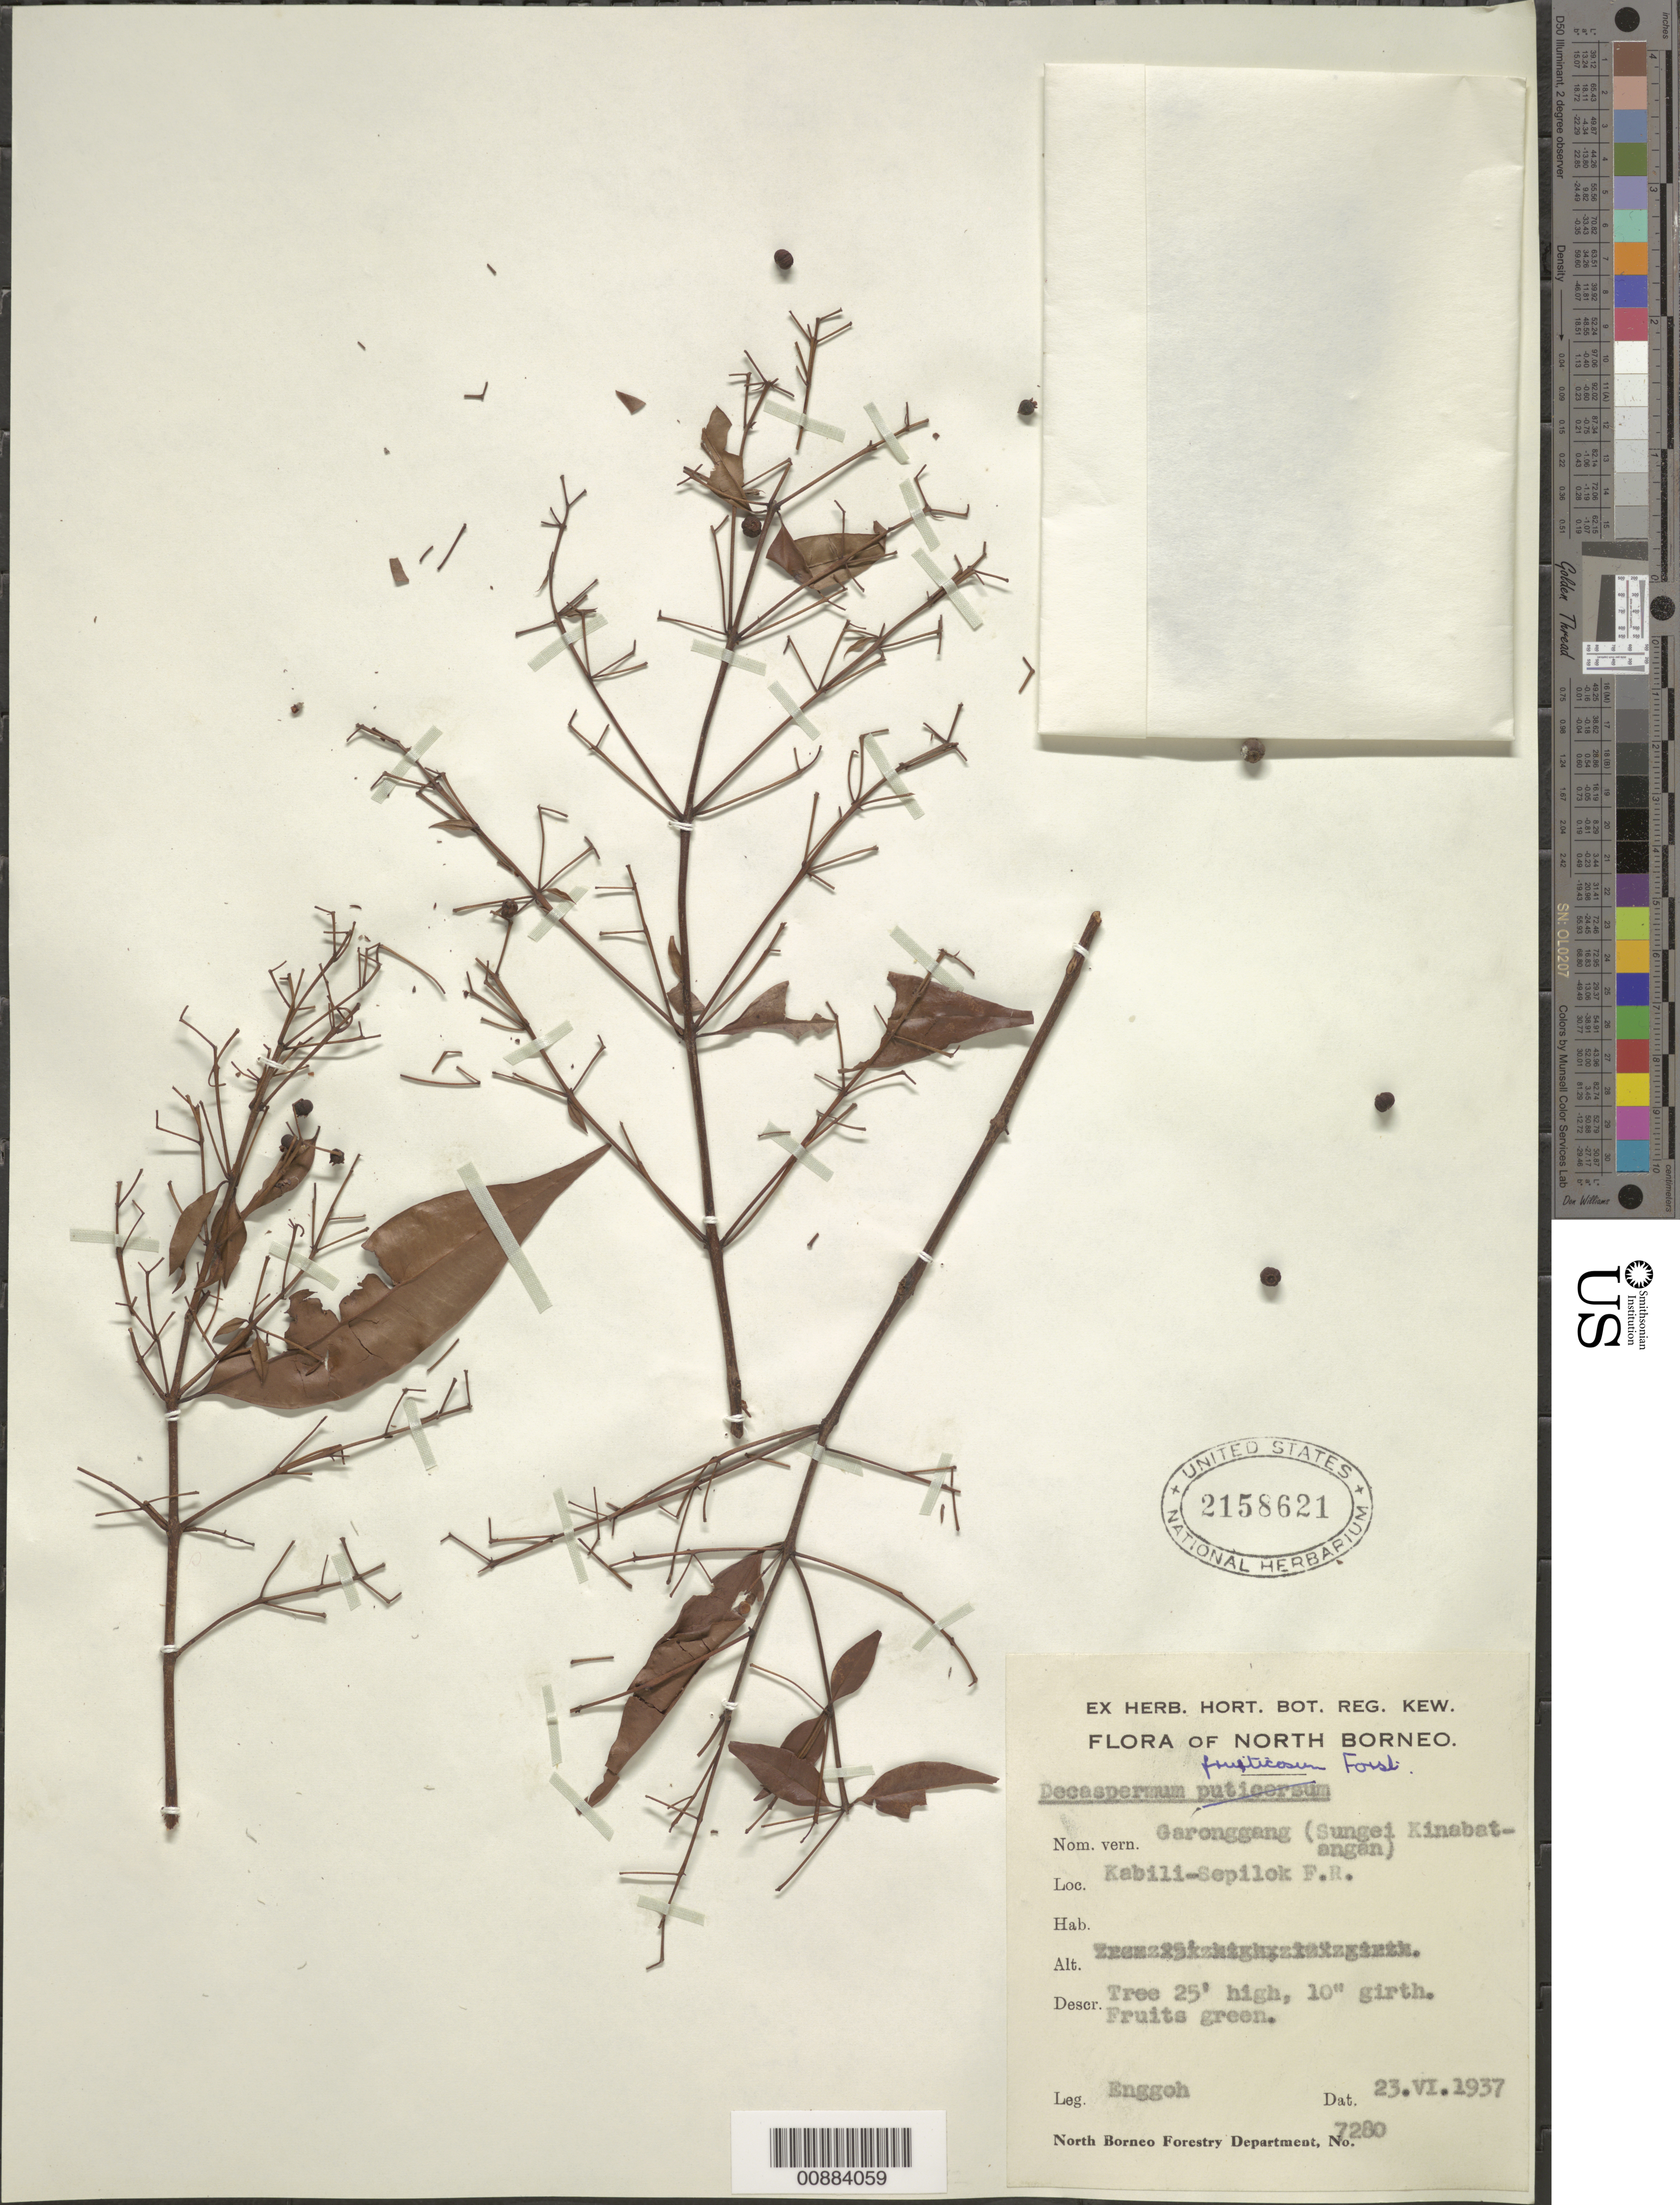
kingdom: Plantae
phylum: Tracheophyta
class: Magnoliopsida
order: Myrtales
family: Myrtaceae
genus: Decaspermum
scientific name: Decaspermum fruticosum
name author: J.R. Forst. & G. Forst.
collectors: -. Enggoh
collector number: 7280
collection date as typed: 23 Jun 1937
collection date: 1937-06-23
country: Malaysia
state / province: Sabah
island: Borneo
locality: North Borneo, Kabili-Sepilok F.R.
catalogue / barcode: US 2158621